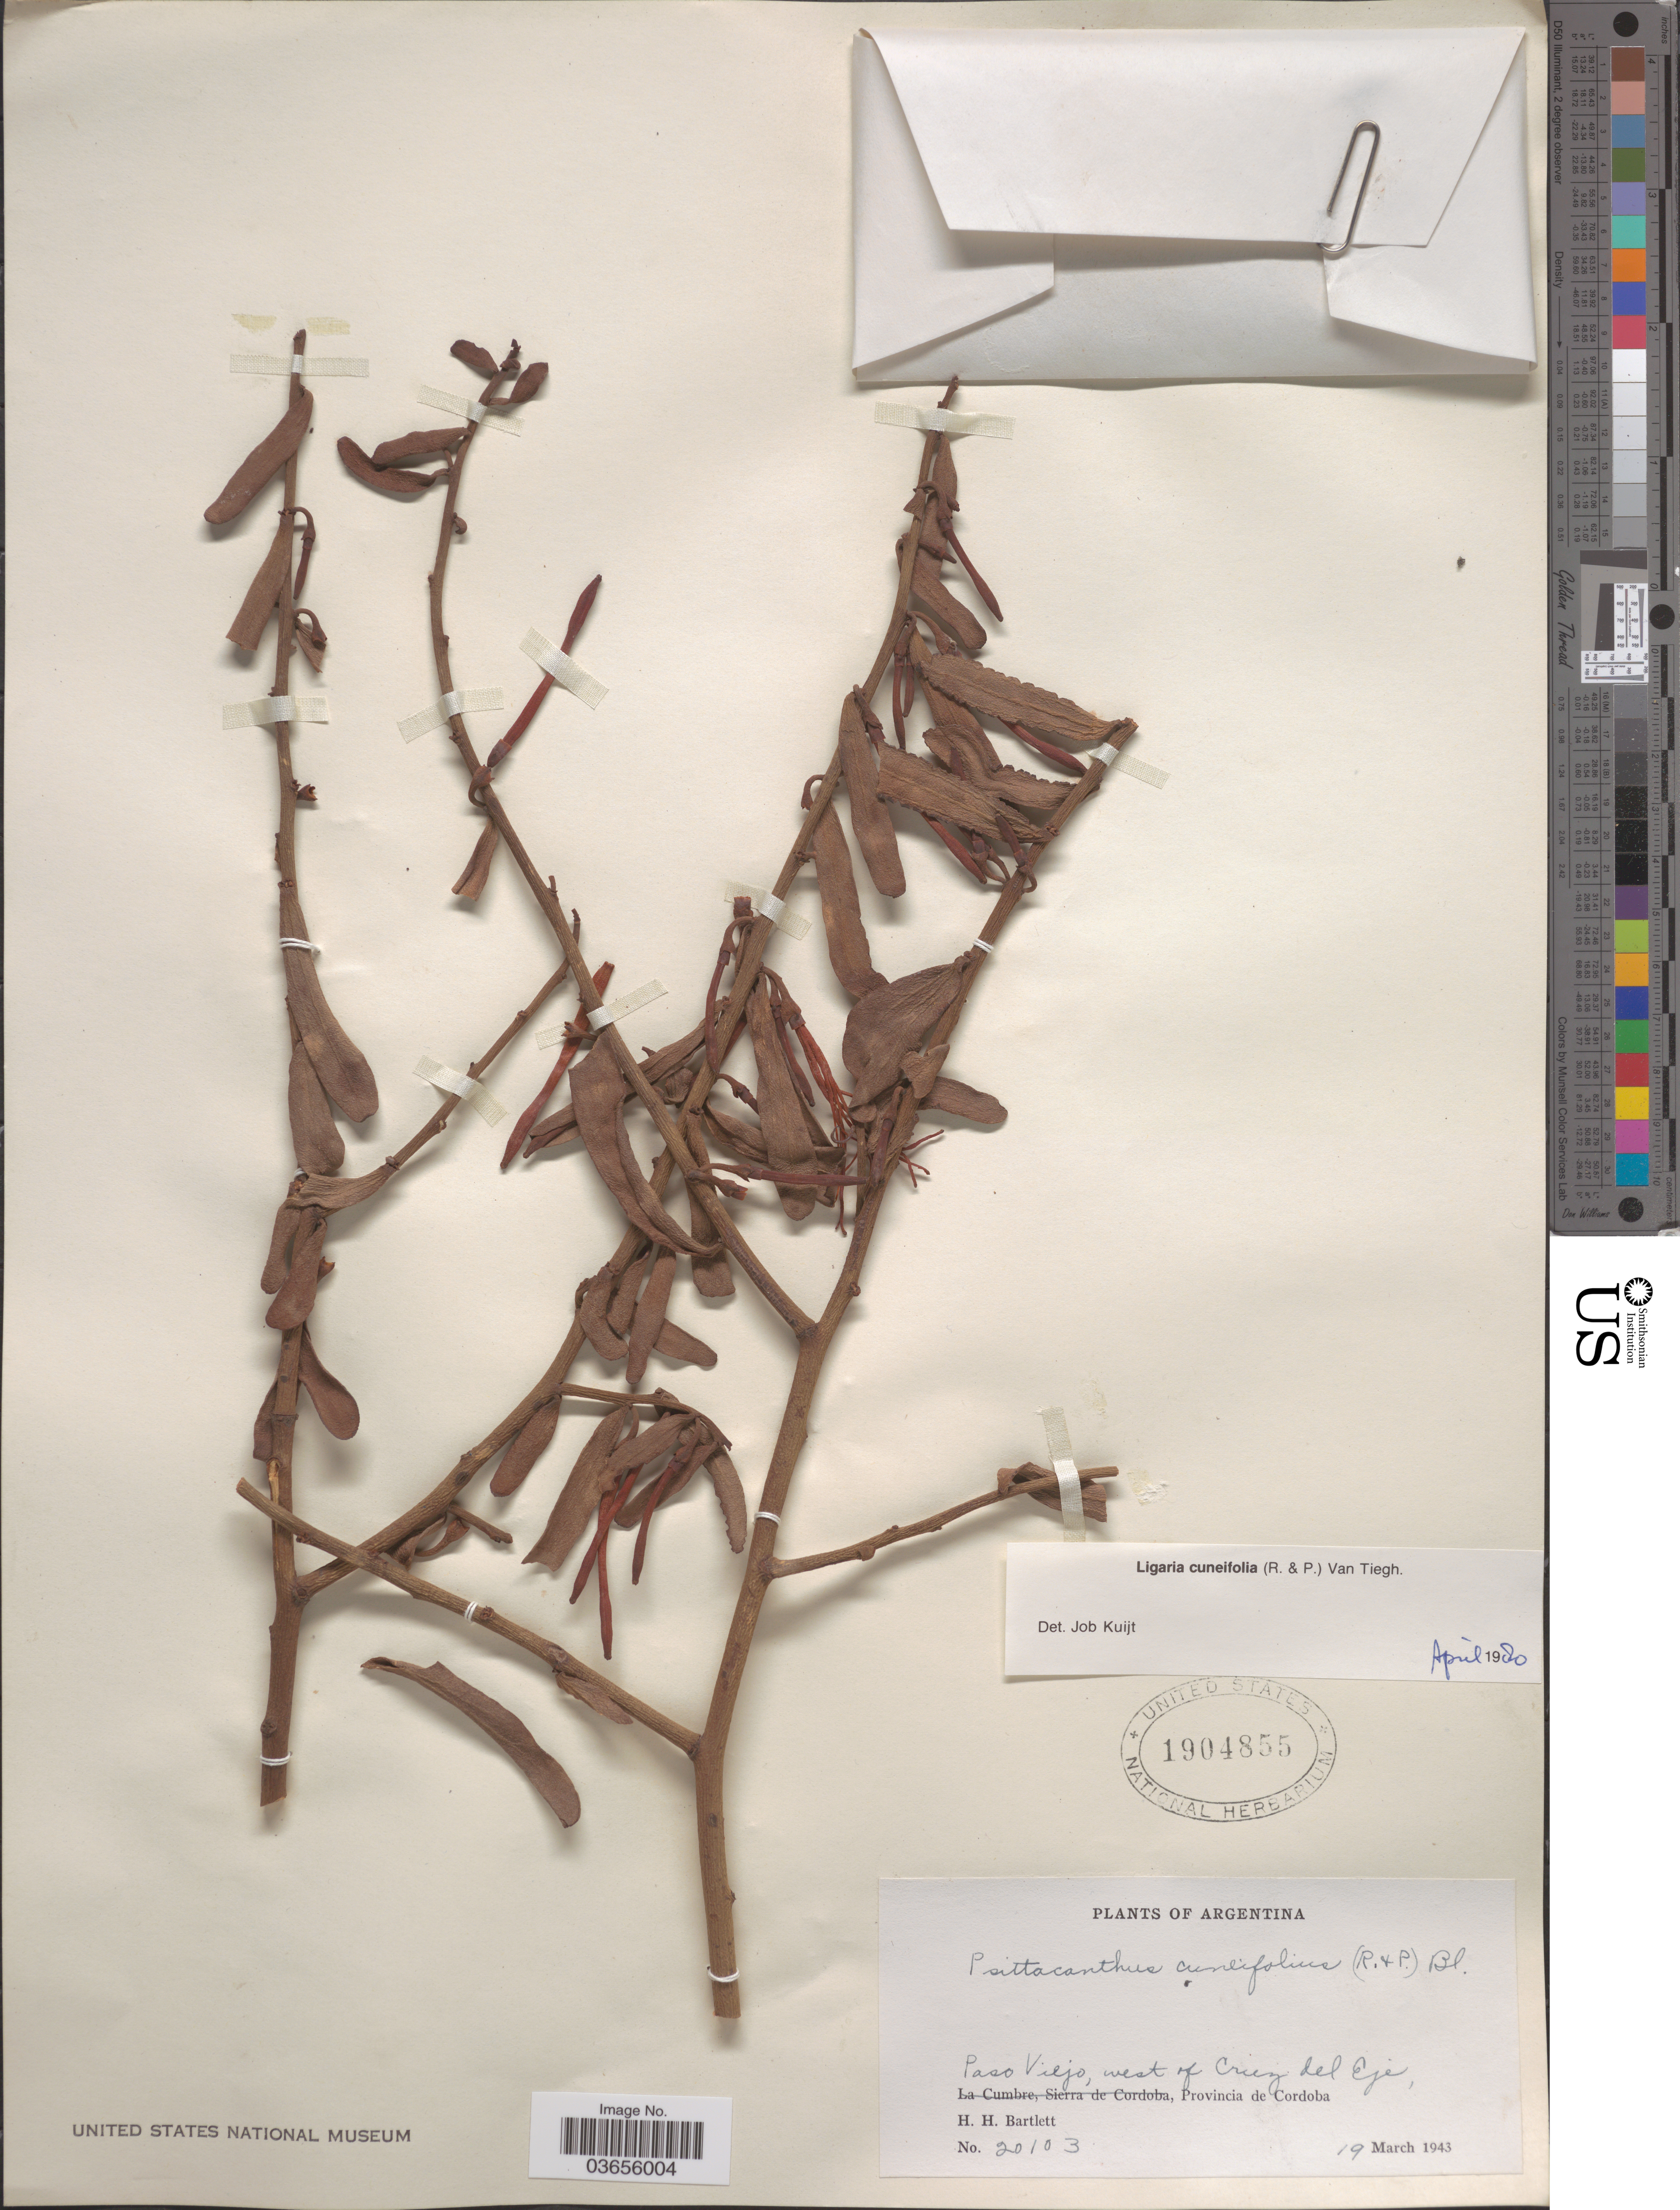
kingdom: Plantae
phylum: Tracheophyta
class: Magnoliopsida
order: Santalales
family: Loranthaceae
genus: Ligaria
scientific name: Ligaria cuneifolia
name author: (Ruiz & Pav.) Tiegh.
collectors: H. H. Bartlett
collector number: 20103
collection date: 1943-03-19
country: Argentina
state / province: Cordoba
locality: Paso Viejo, west of Cruz del Eje.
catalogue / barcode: US 1904855